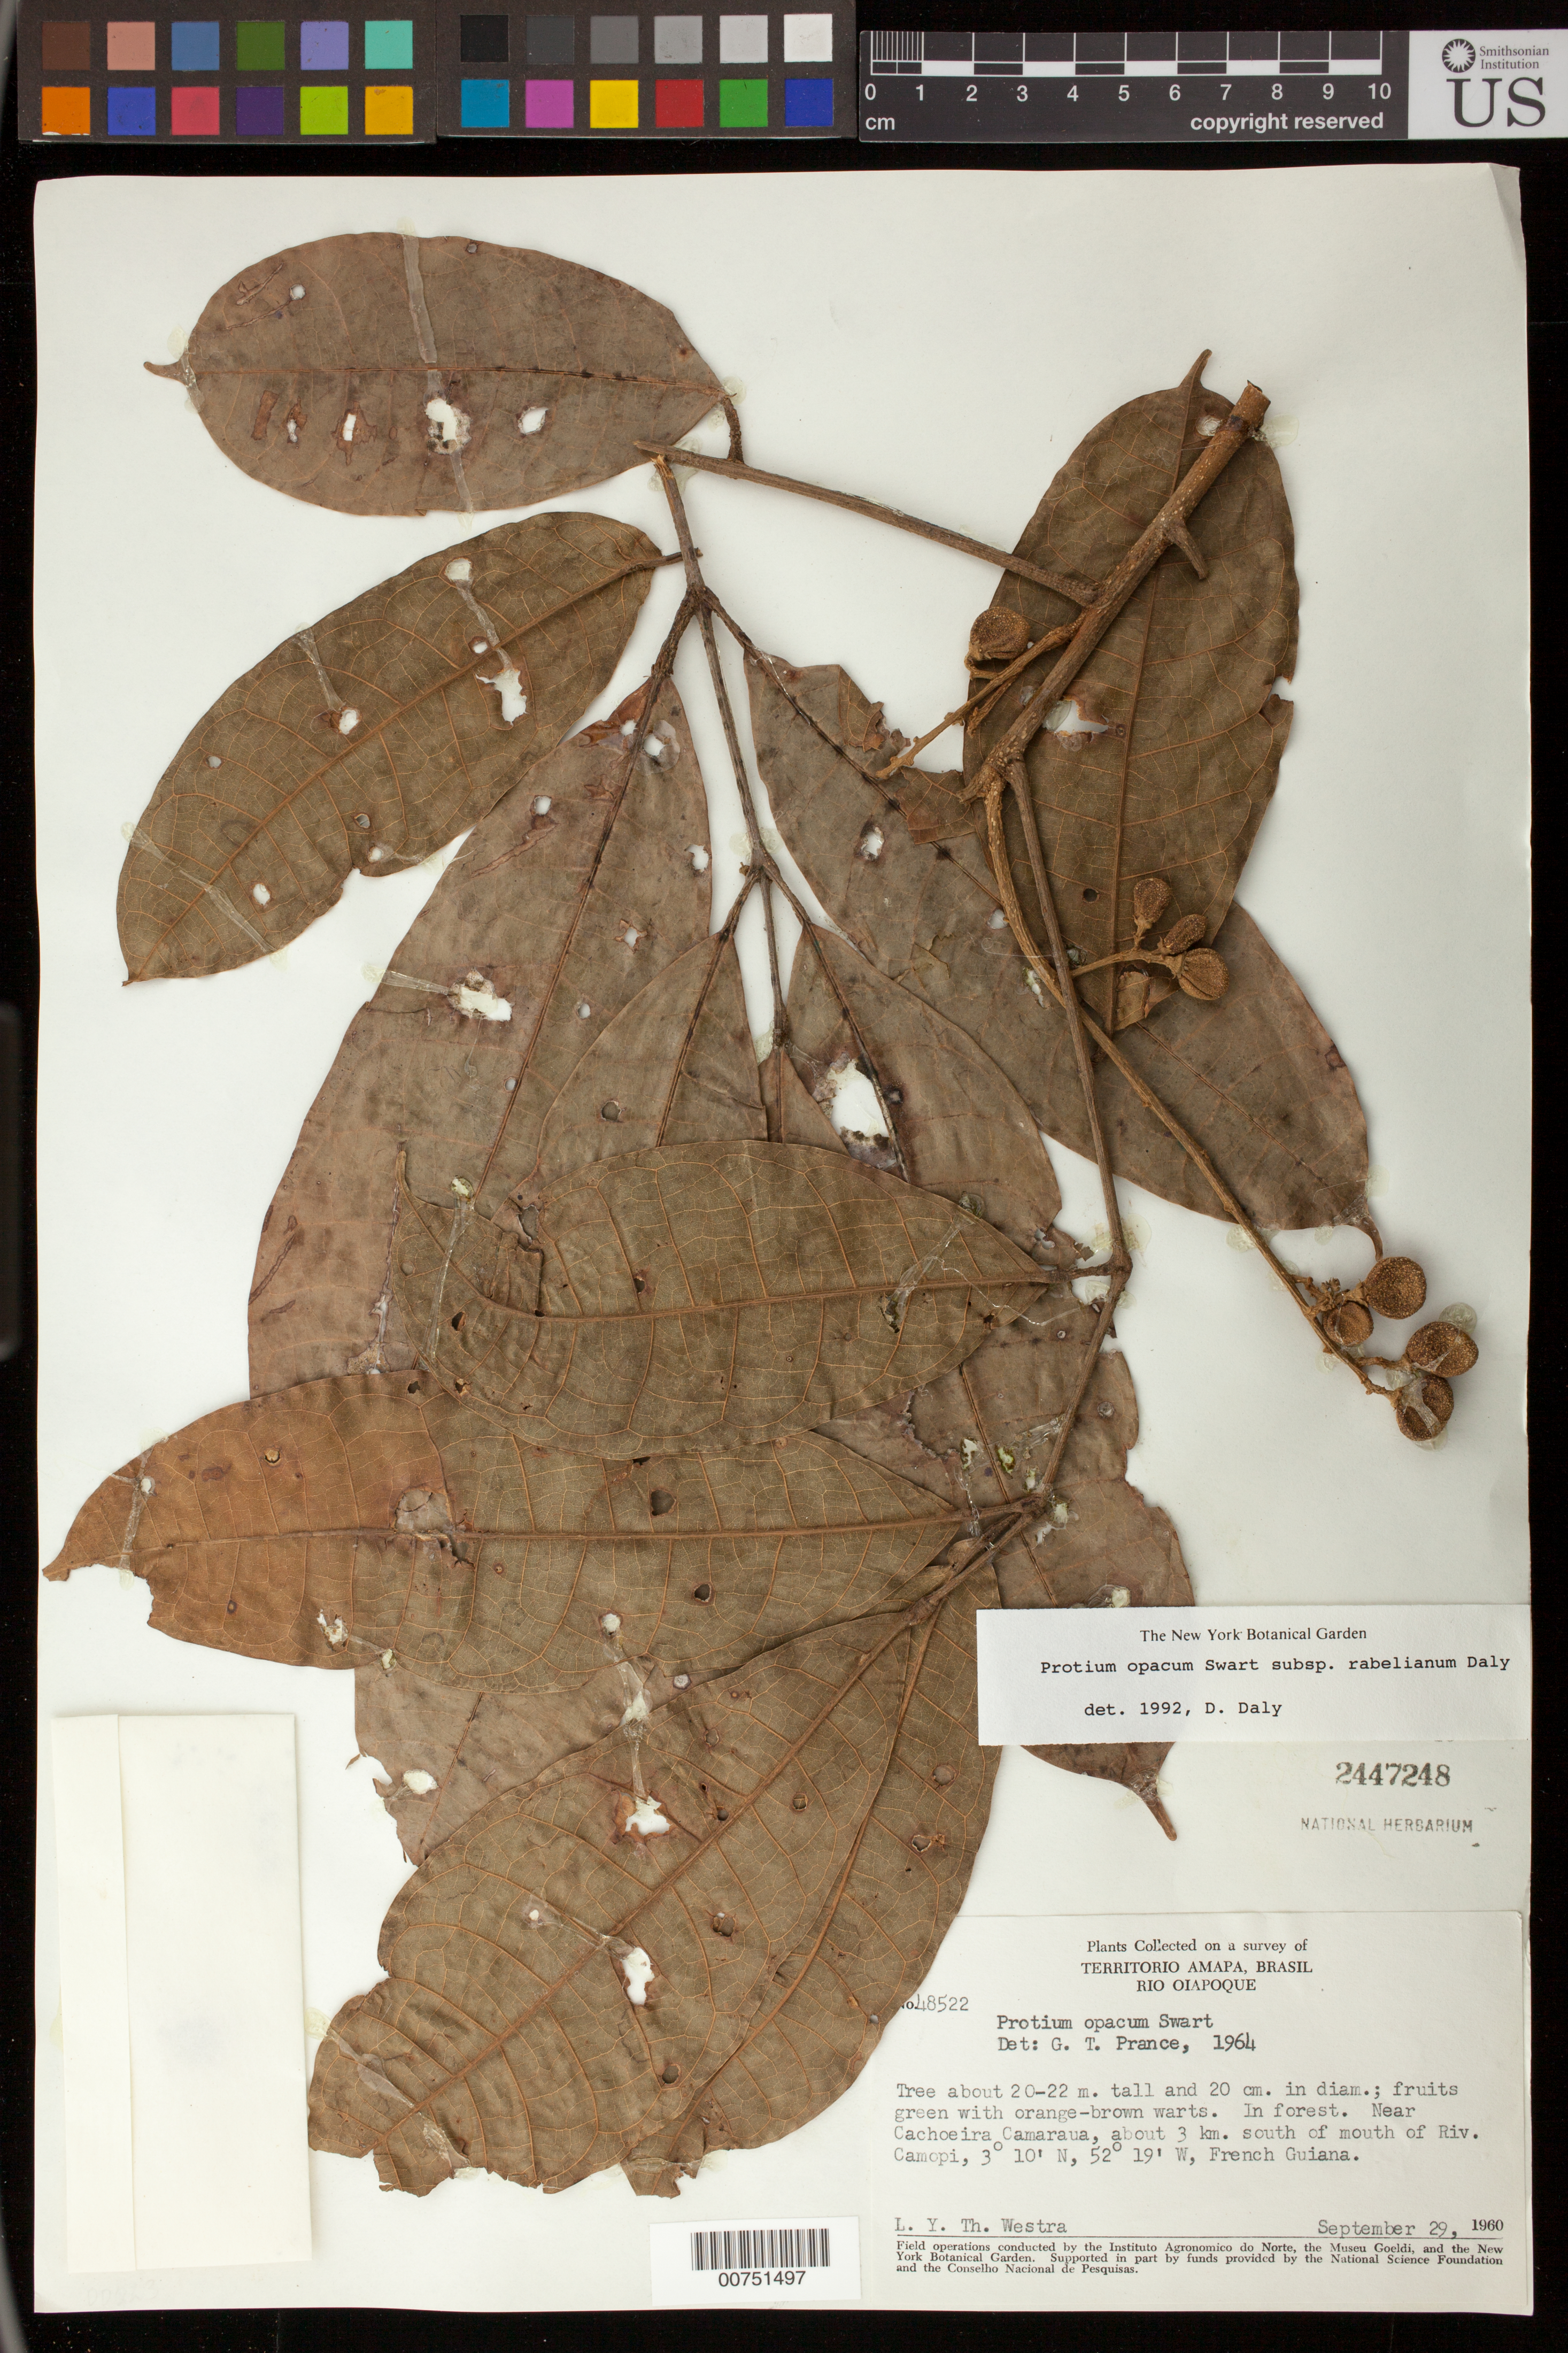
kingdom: Plantae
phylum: Tracheophyta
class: Magnoliopsida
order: Sapindales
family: Burseraceae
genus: Protium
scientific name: Protium opacum subsp. rabelianum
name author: Daly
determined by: Daly, D. C.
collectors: L. Y. T. Westra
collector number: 48522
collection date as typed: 29-Sep-60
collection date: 1960-09-29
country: French Guiana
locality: Cachoeira Camaraua (near), 3 km S of mouth of Riv. Camopi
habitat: In forest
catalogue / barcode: US 2447248